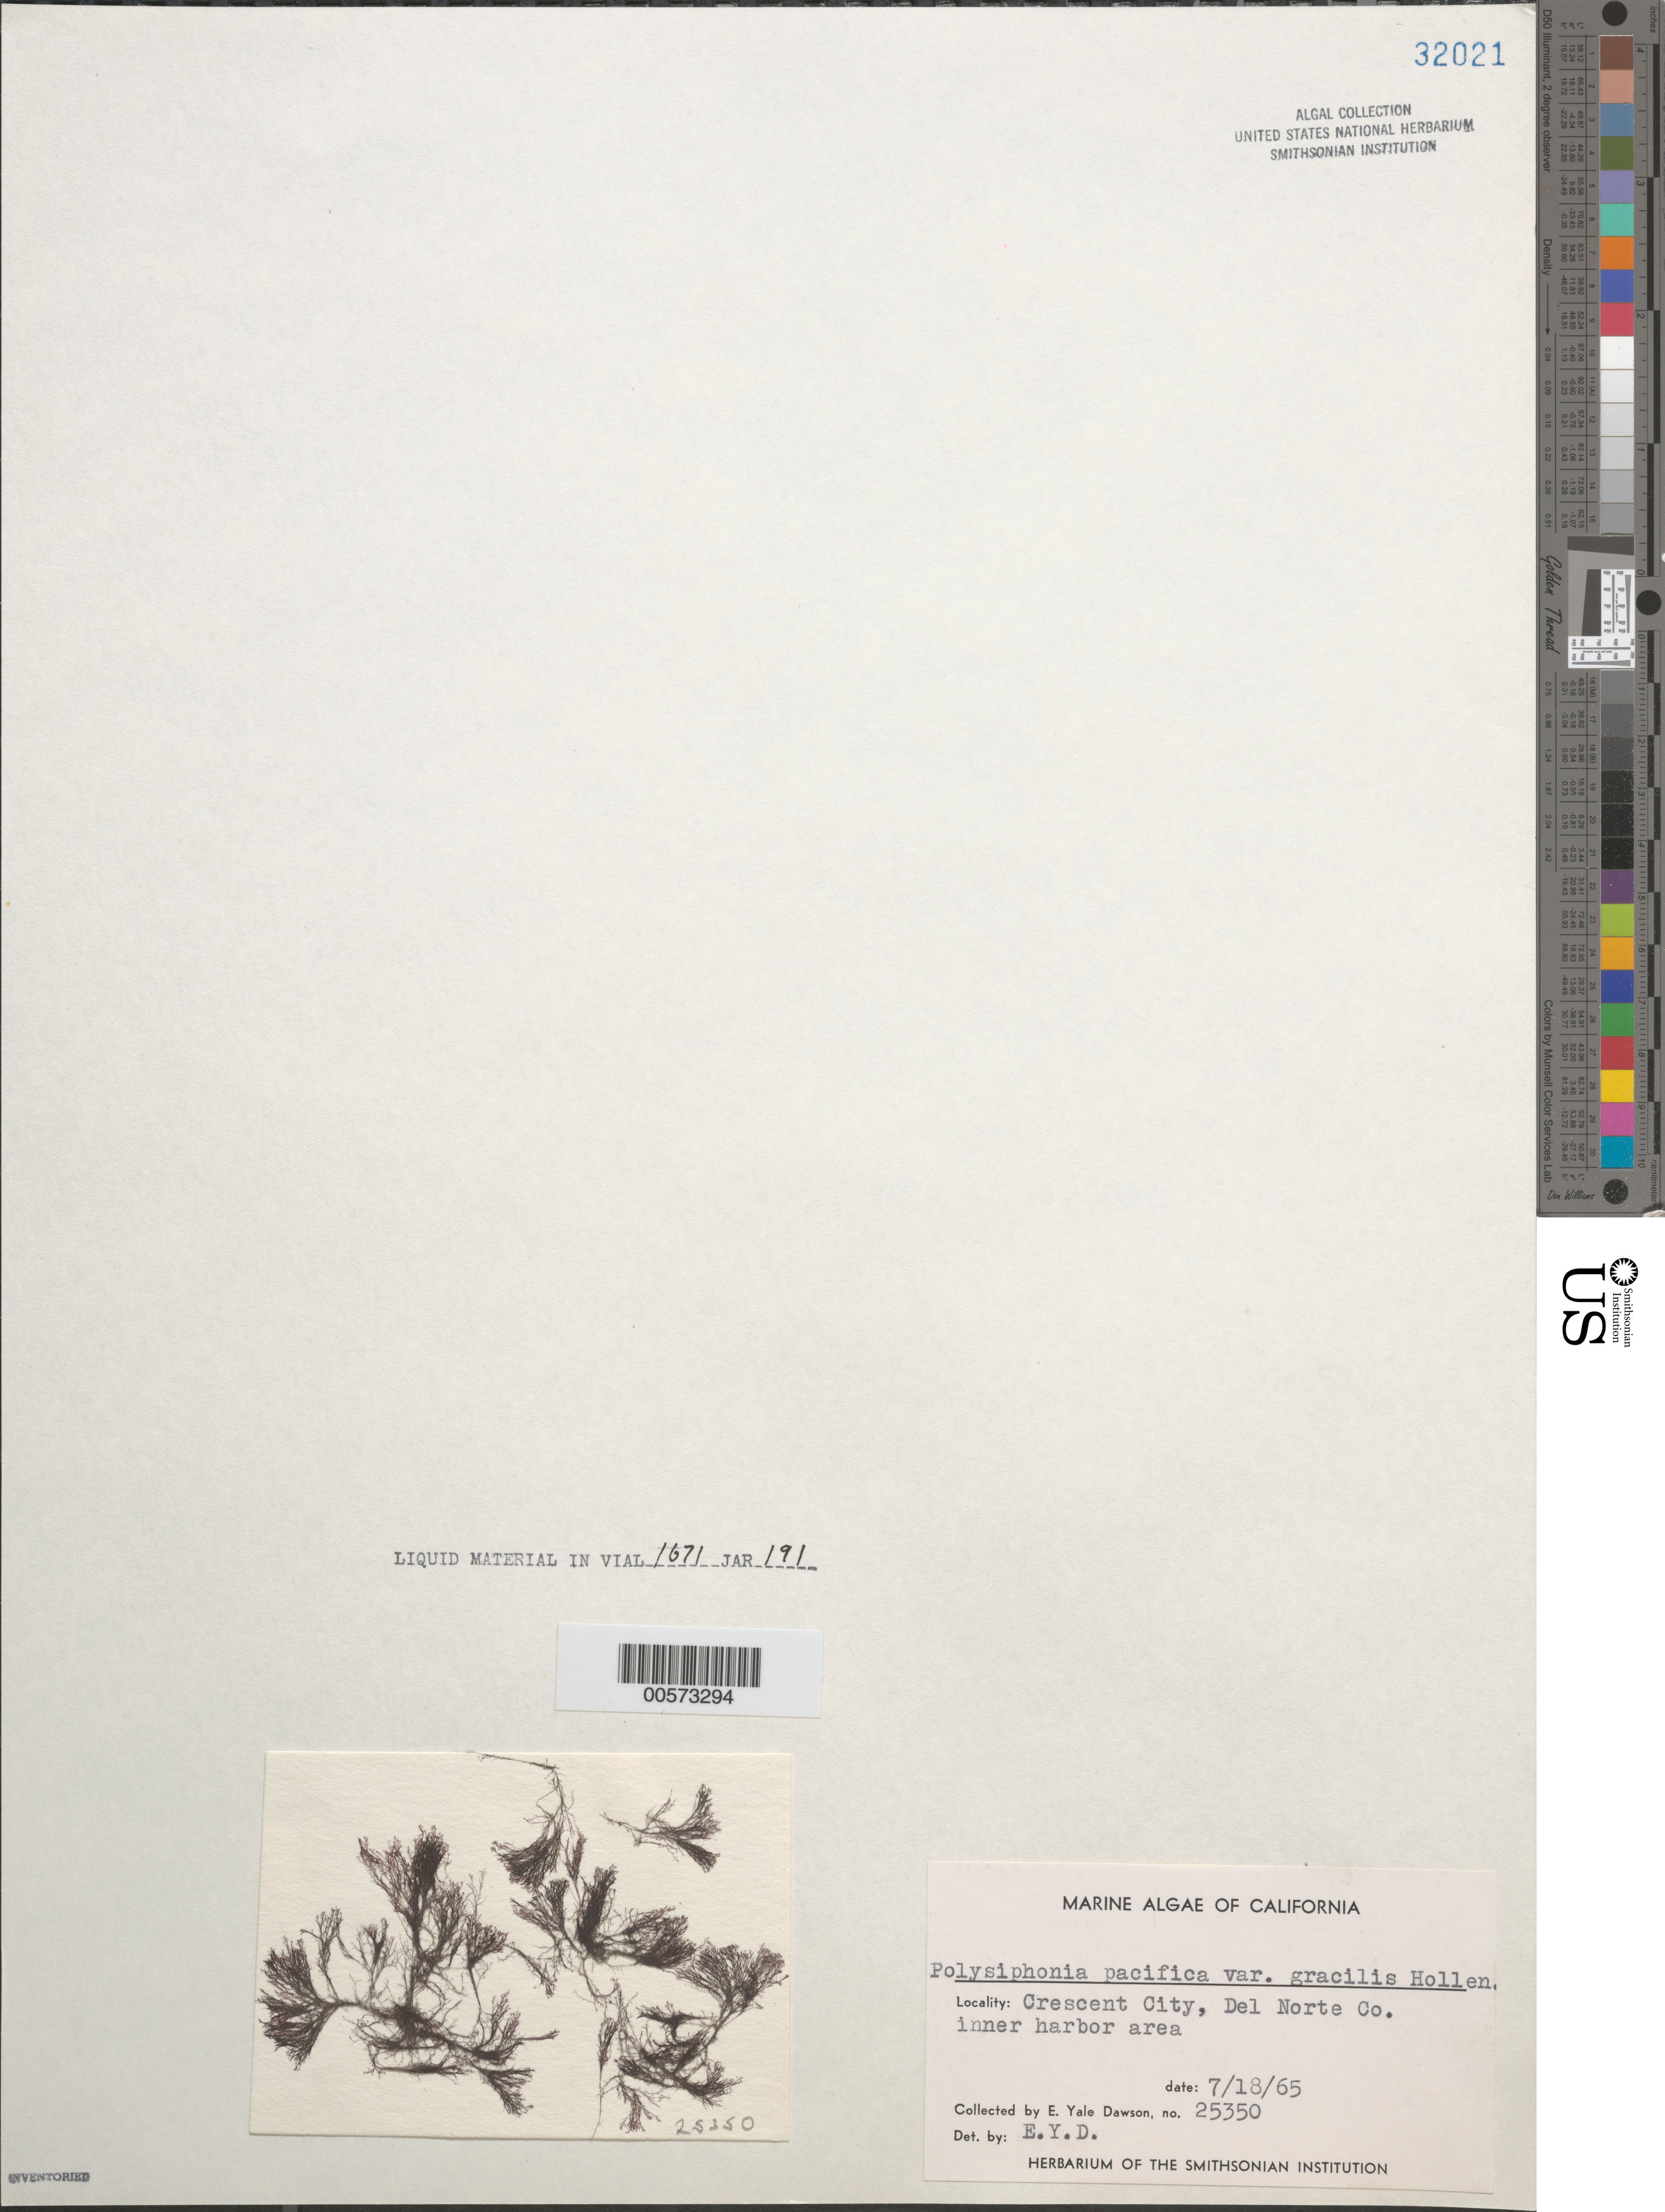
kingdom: Plantae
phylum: Rhodophyta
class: Florideophyceae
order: Ceramiales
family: Rhodomelaceae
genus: Polysiphonia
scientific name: Polysiphonia pacifica var. gracilis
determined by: Dawson, E. Y.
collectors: E. Y. Dawson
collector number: EYD 25350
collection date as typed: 18 Jul 1965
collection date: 1965-07-18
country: United States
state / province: California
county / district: Del Norte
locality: Crescent City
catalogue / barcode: US 32021